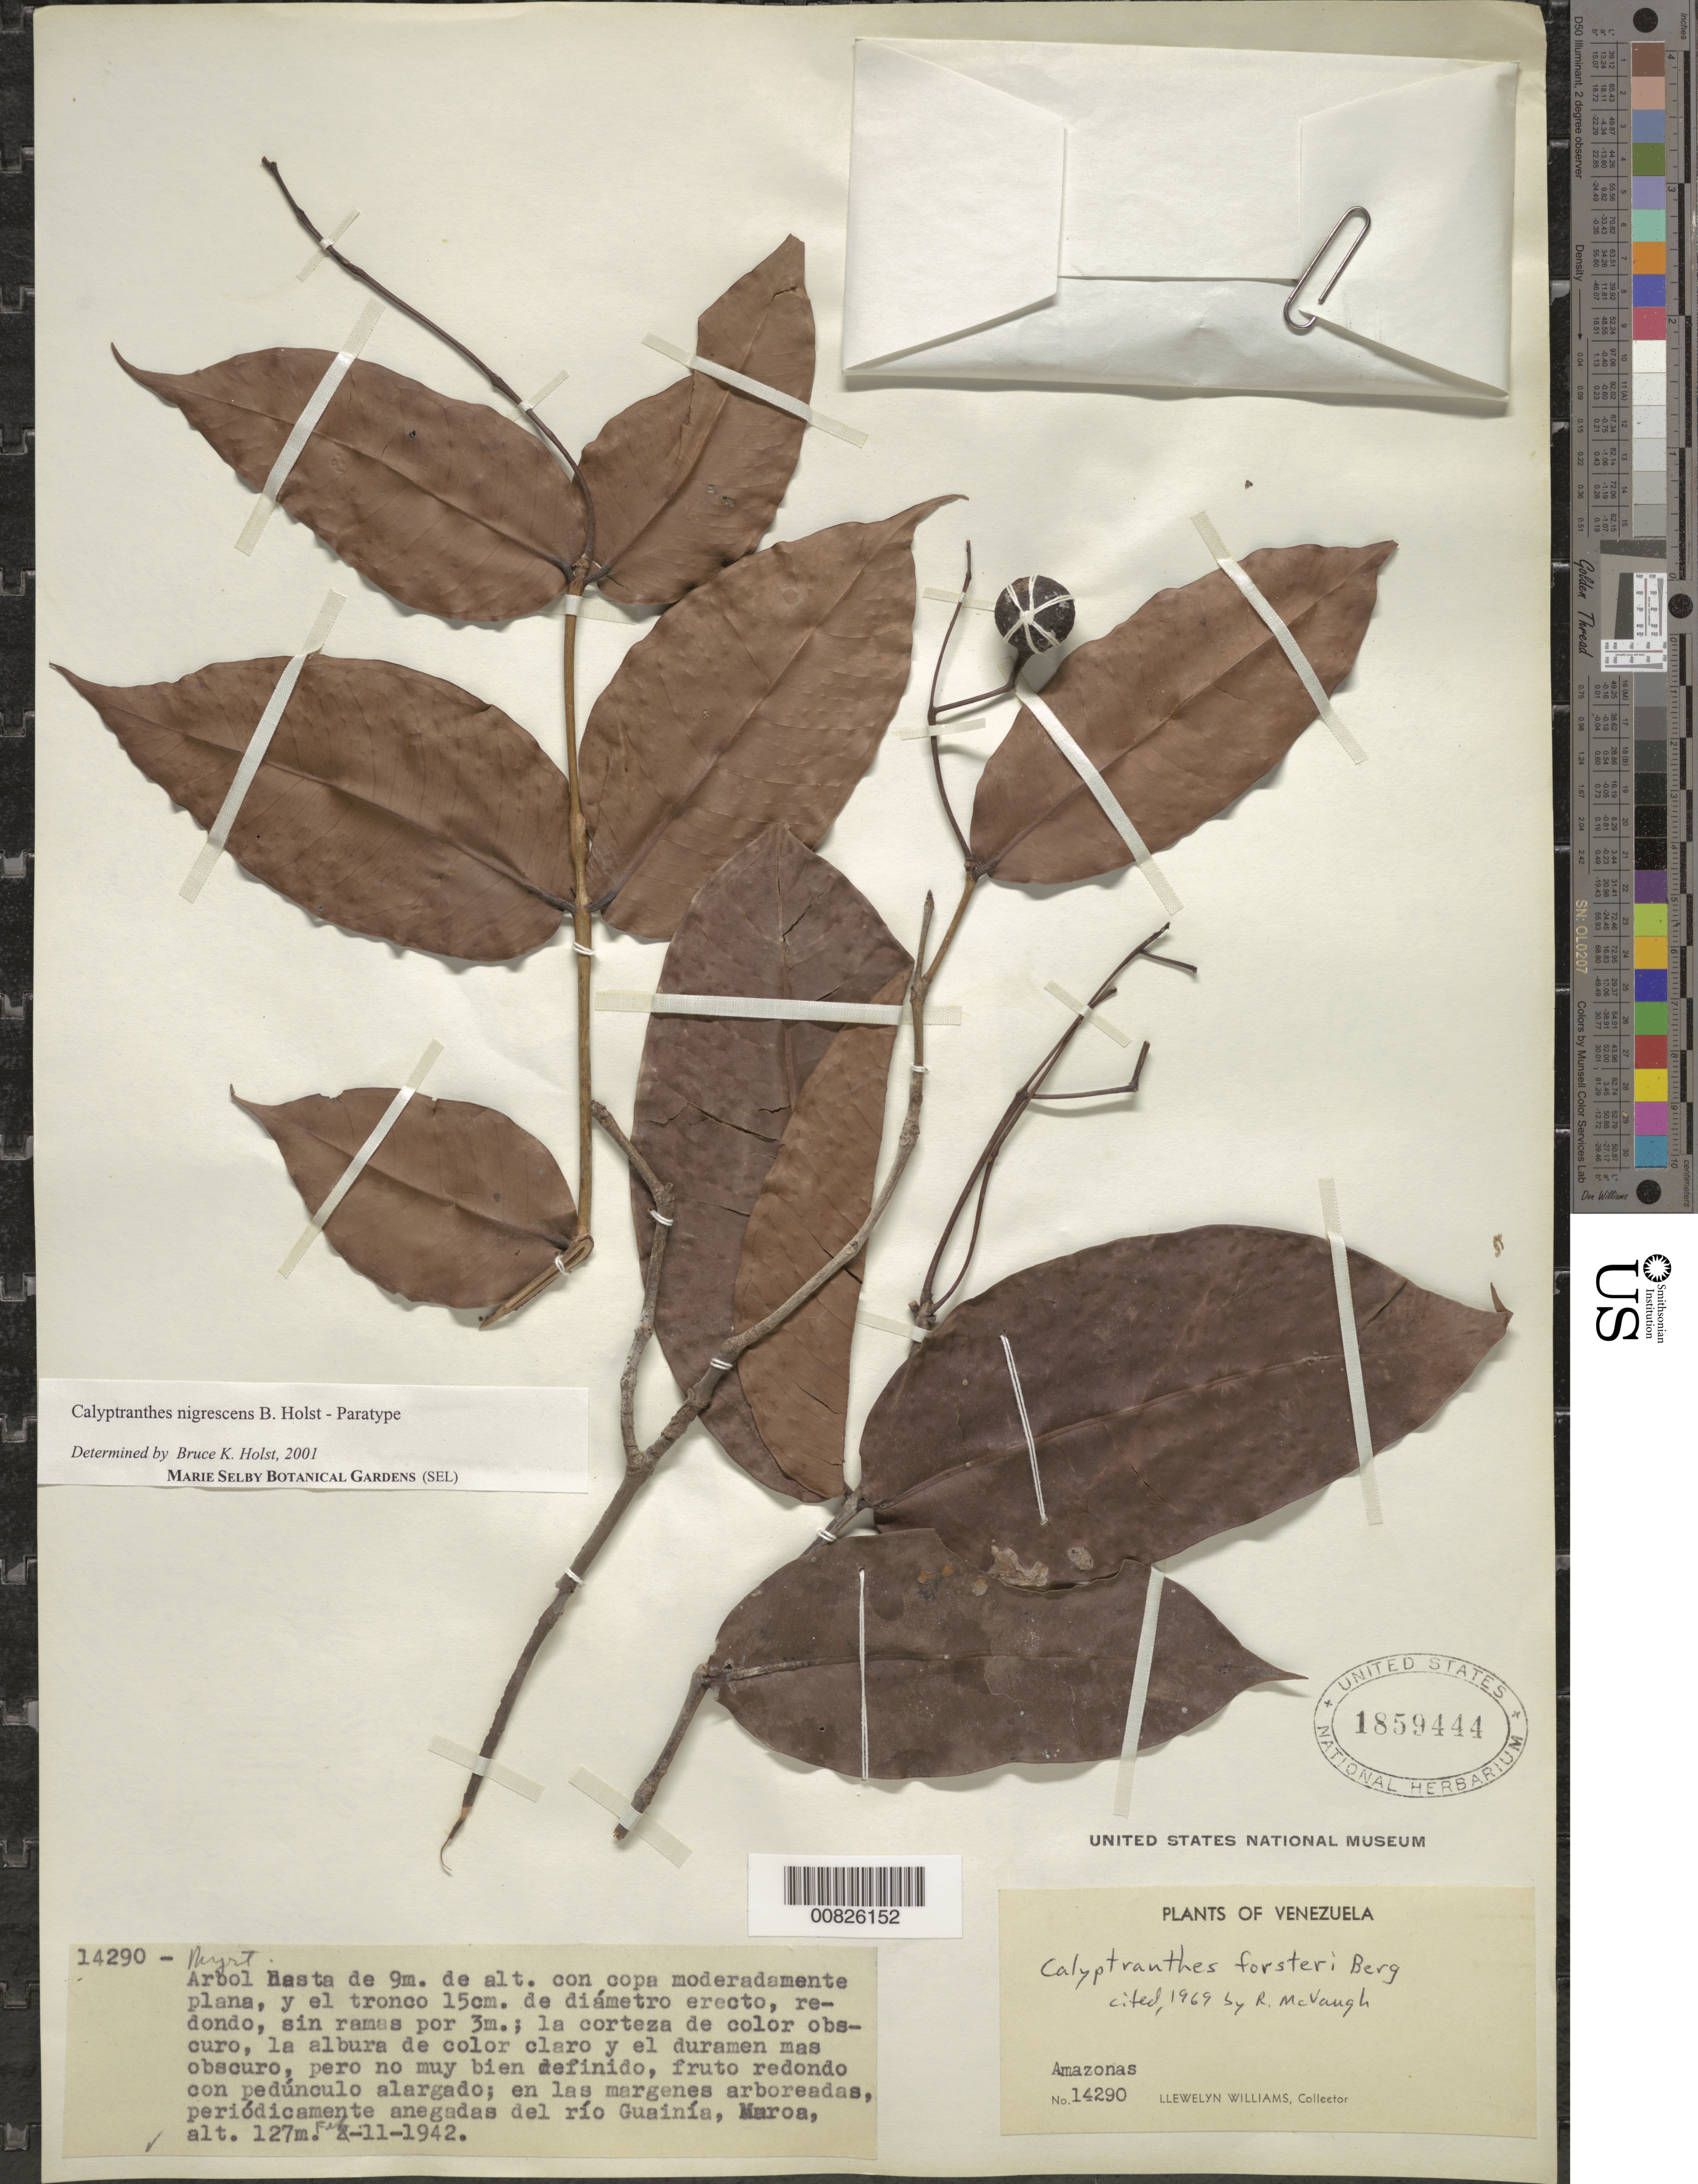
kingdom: Plantae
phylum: Tracheophyta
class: Magnoliopsida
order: Myrtales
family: Myrtaceae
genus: Myrcia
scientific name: Myrcia celaenensis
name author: E. Lucas & K. Samra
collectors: Ll. Williams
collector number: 14290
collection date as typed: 11-Feb-42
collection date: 1942-02-11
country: Venezuela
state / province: Amazonas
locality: Maroa, Río Guainía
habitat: Margenes arboreadas, periodicamente anegadas del rio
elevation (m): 127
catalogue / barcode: US 1859444